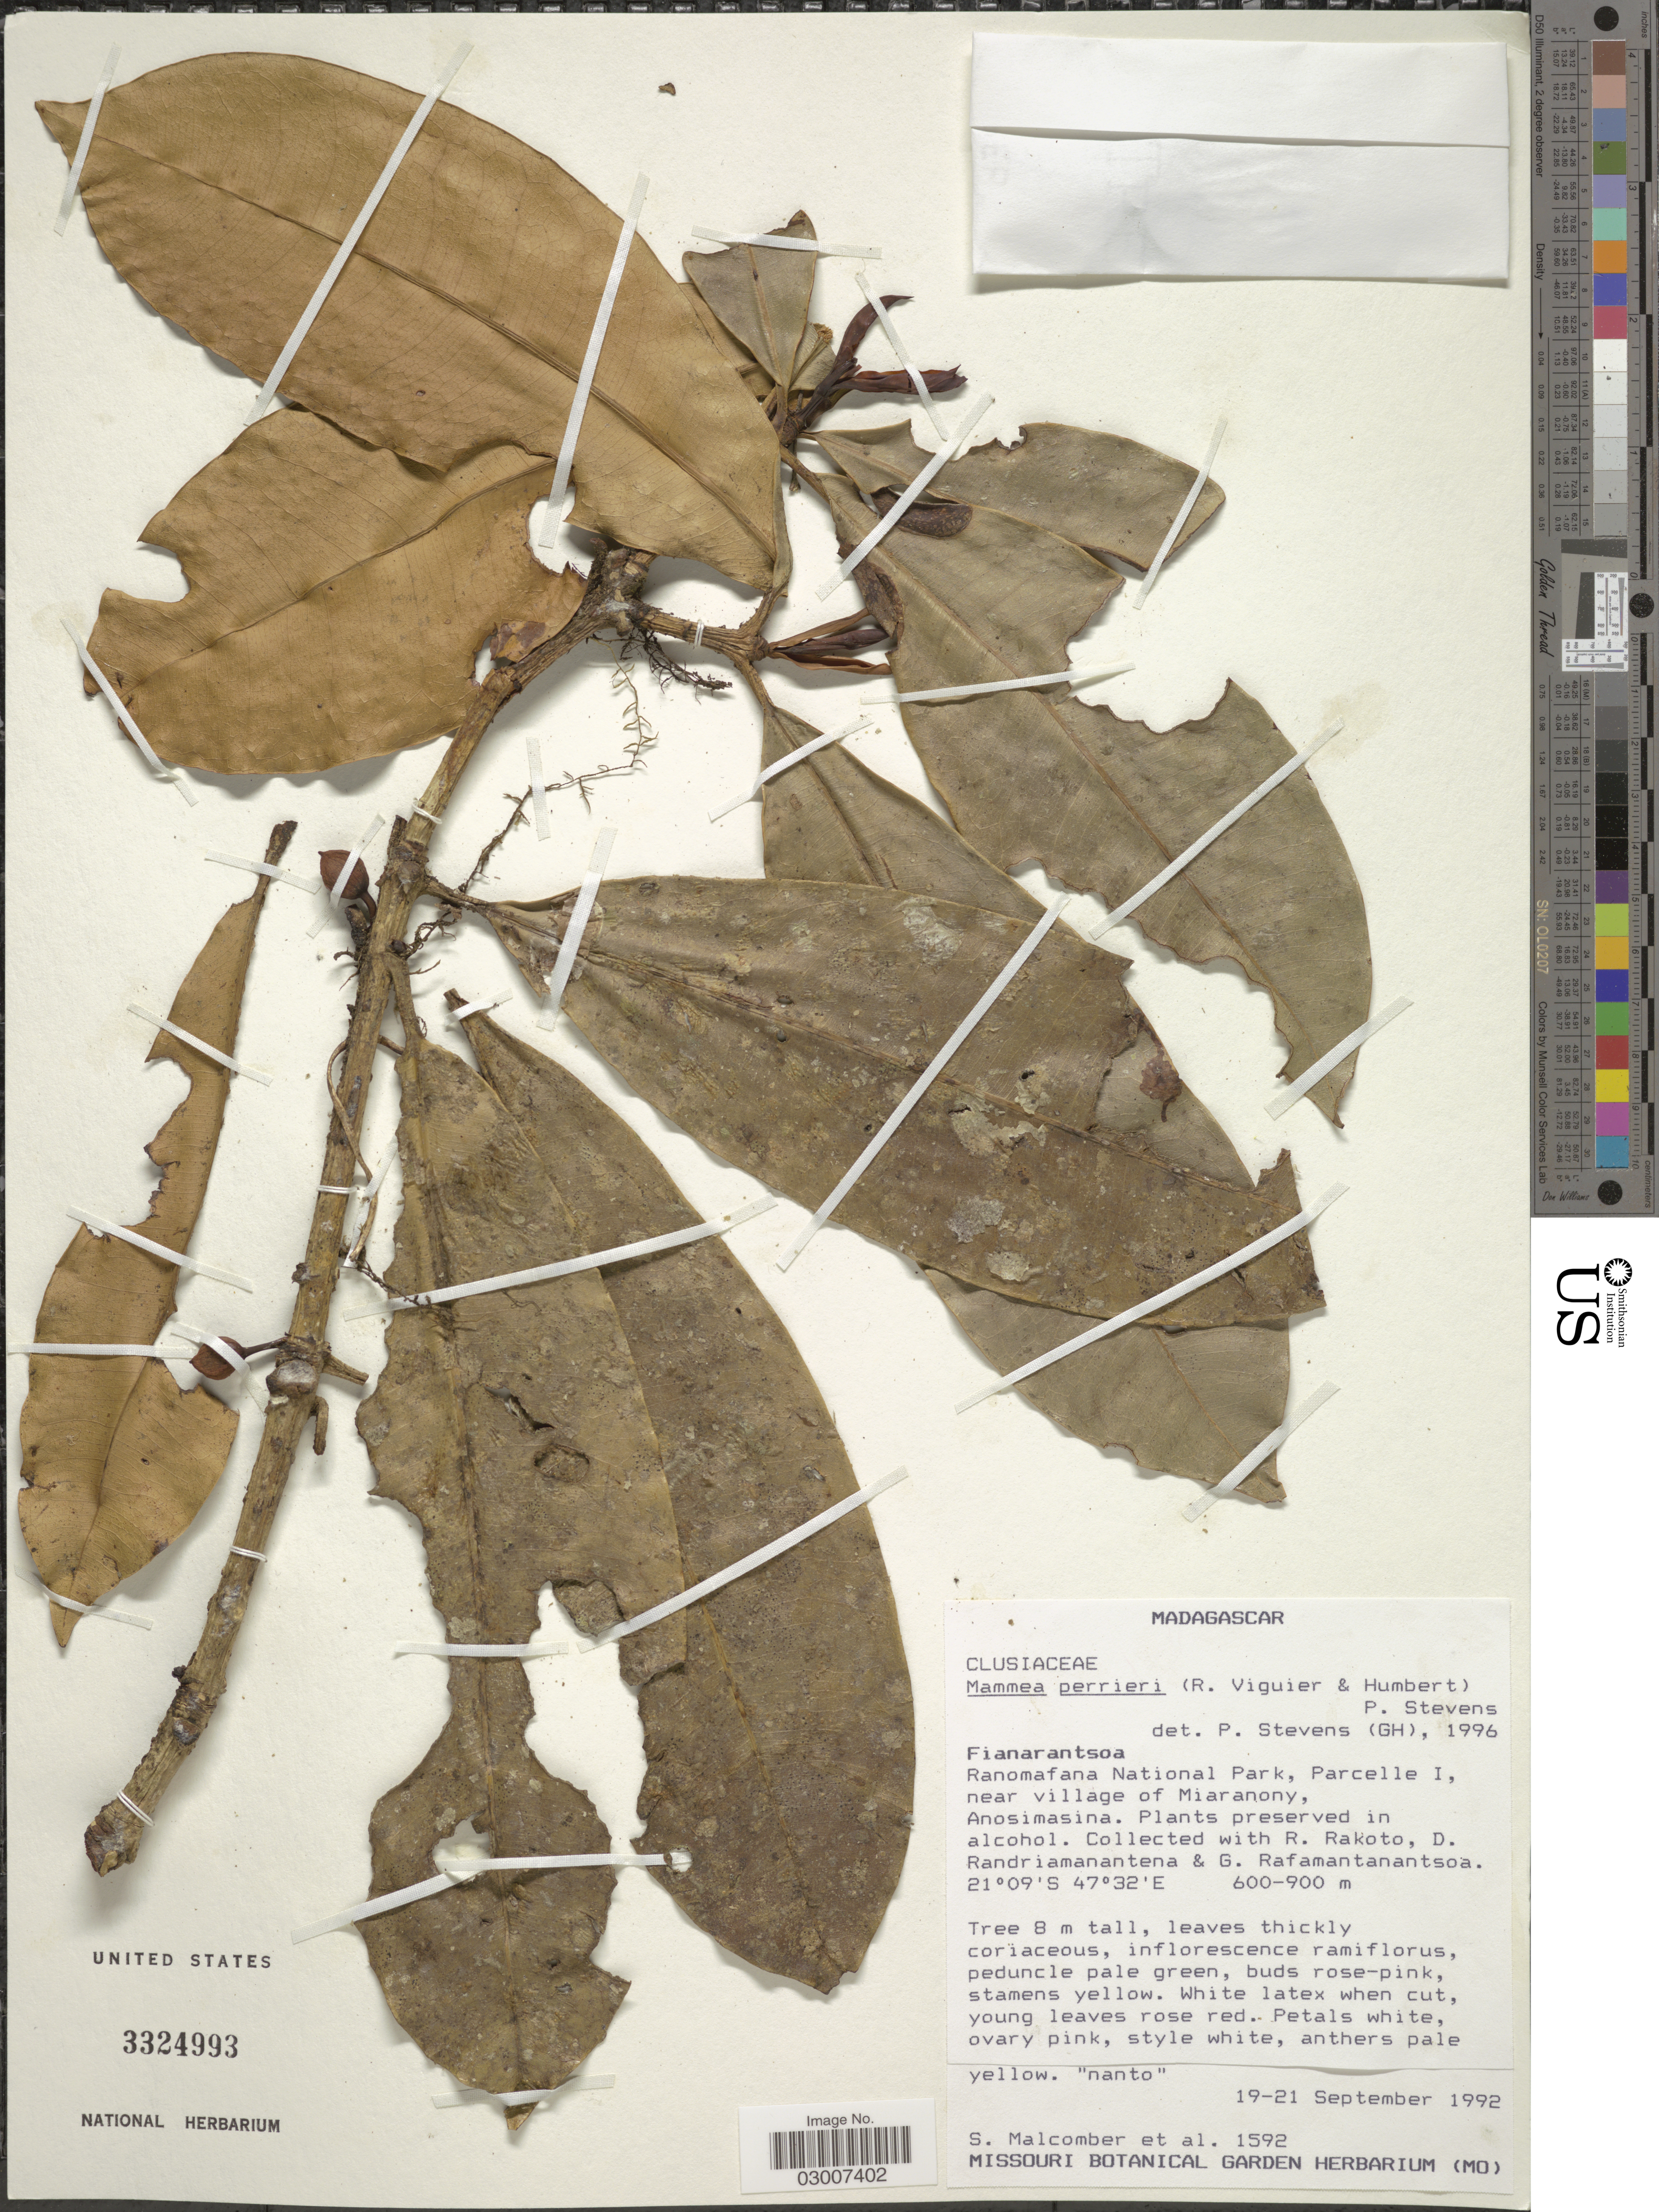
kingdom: Plantae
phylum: Tracheophyta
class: Magnoliopsida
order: Malpighiales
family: Calophyllaceae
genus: Mammea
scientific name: Mammea perrieri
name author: (R. Vig. & Humbert) P.F. Stevens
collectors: S. T. Malcomber, R. Rakoto, D. Randriamanantena & G. Rafamantanantsoa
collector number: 1592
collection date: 1992-09-19/1992-09-21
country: Madagascar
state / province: Vatovavy Fitovinany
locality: Fianarantsoa. Ranomafana National Park, Parcelle I, near village of Miaranony, Anosimasina.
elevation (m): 600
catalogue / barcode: US 3324993